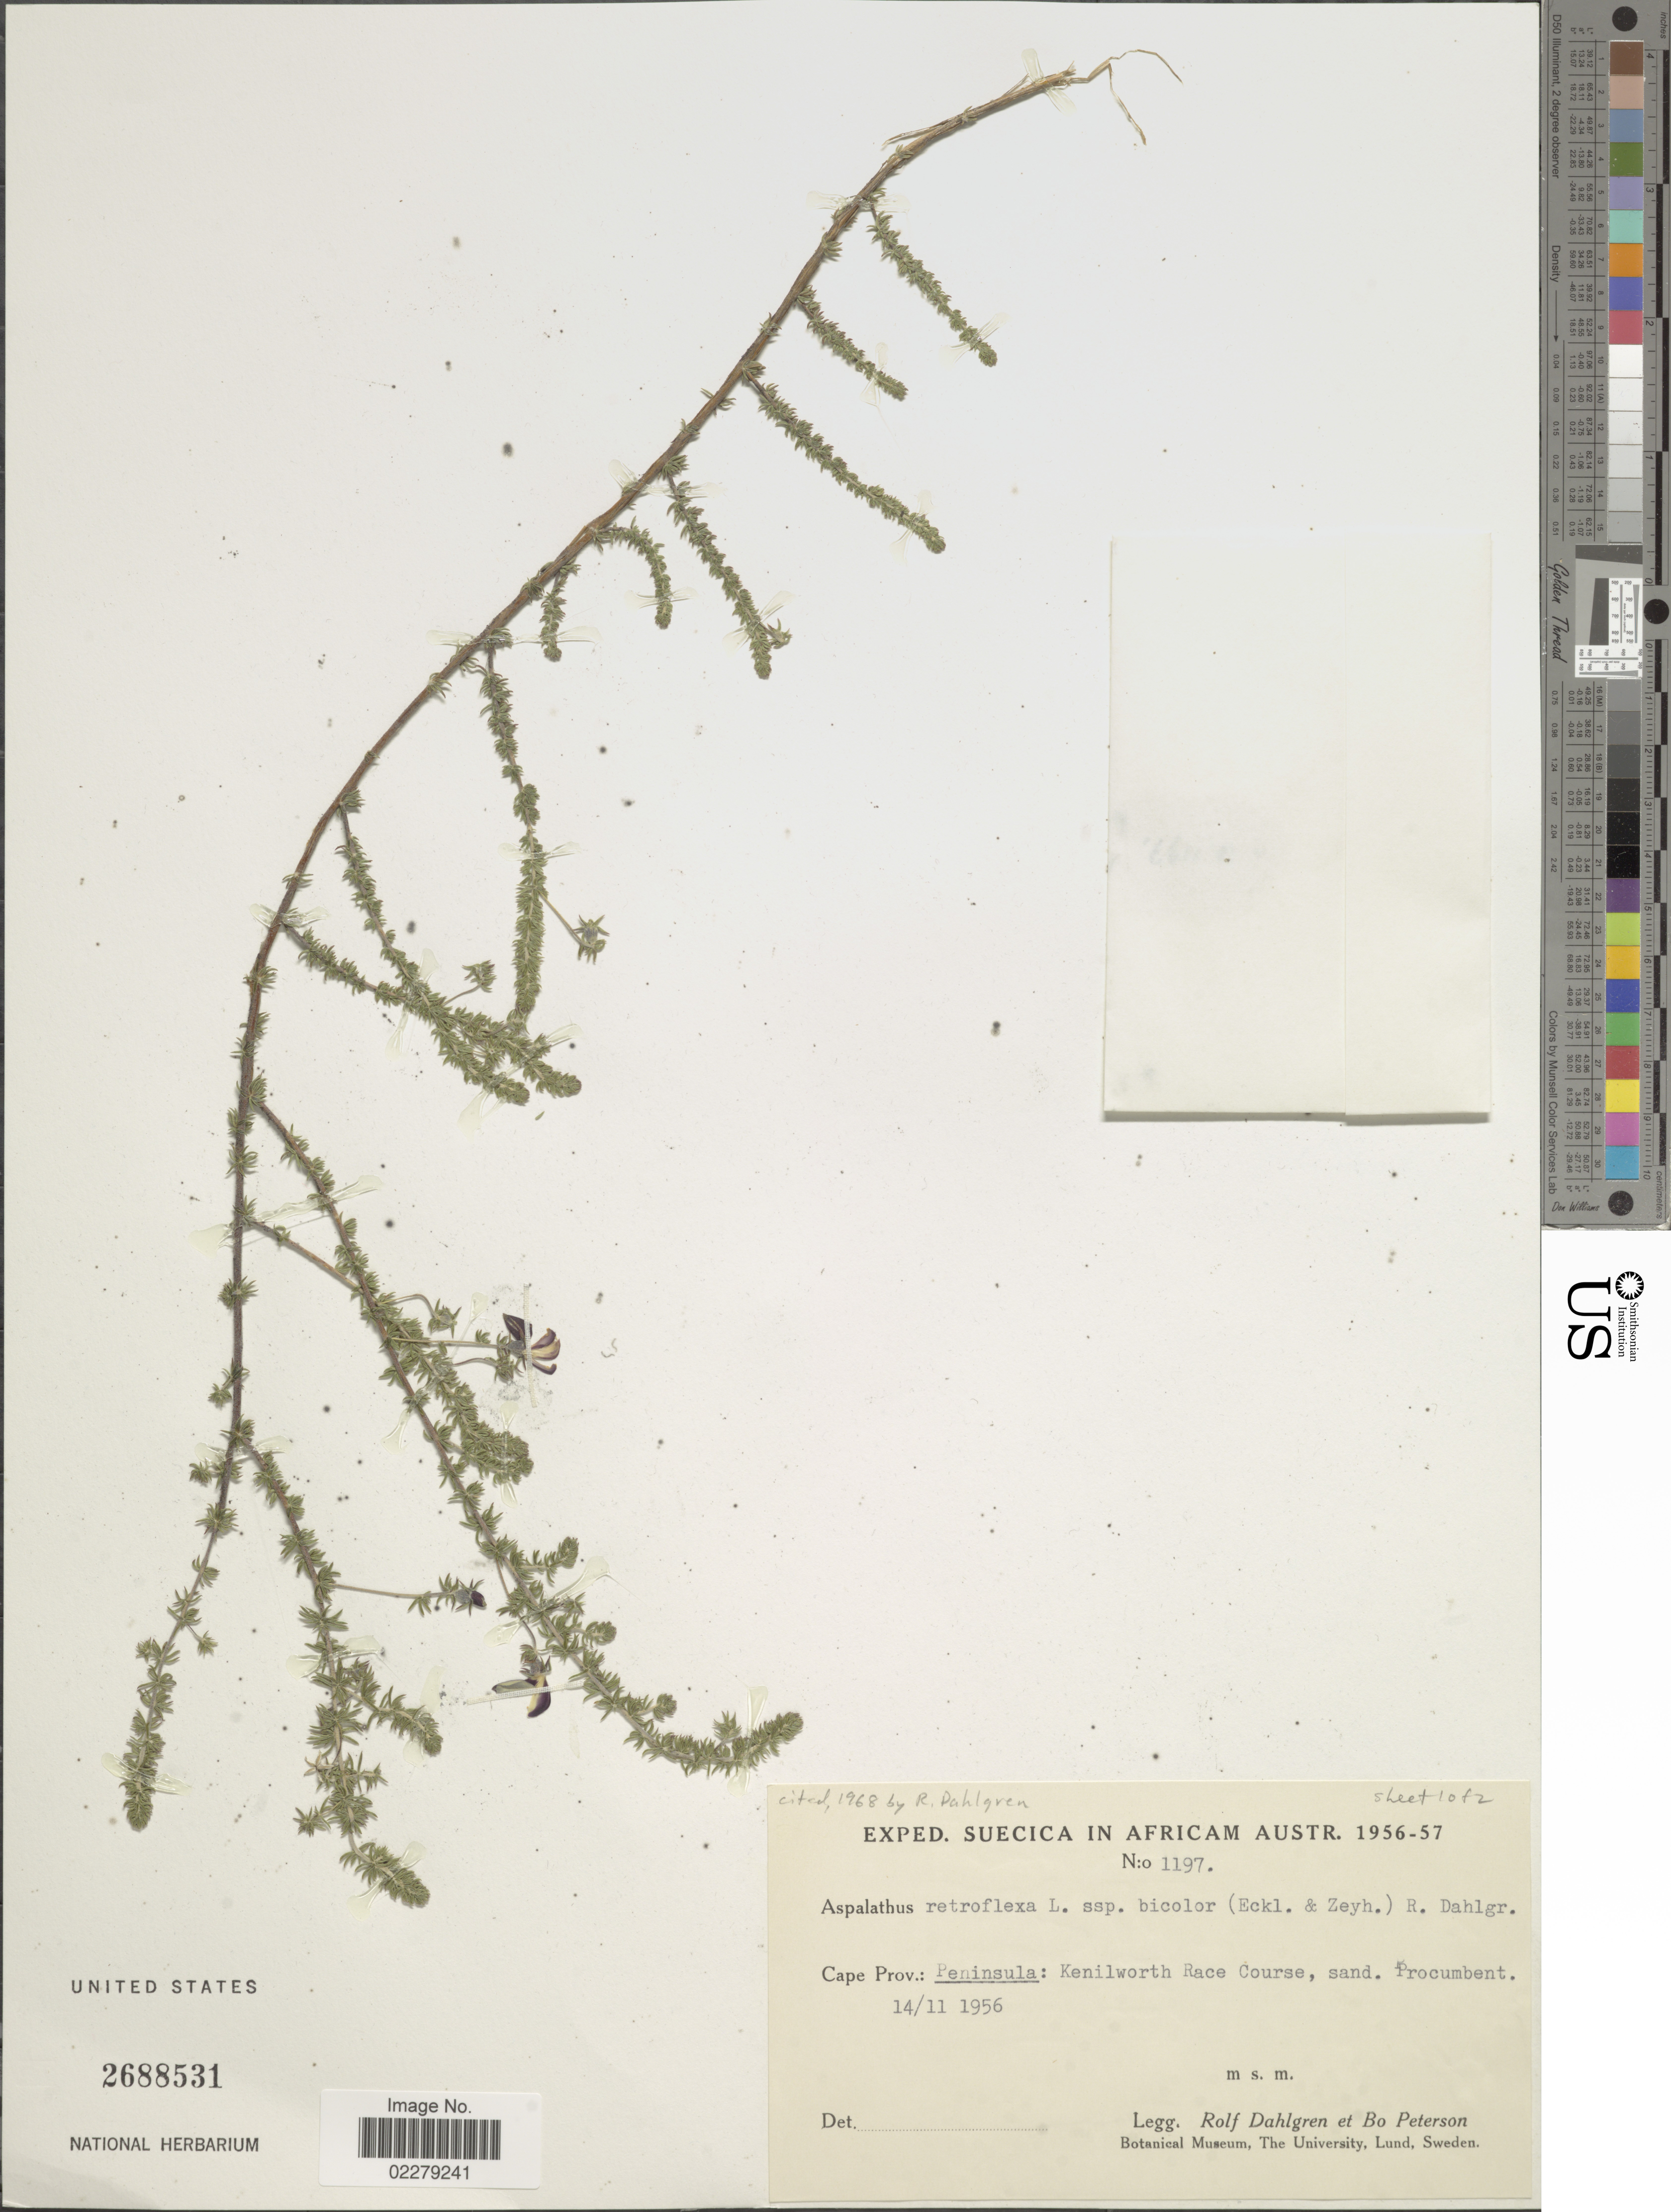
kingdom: Plantae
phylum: Tracheophyta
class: Magnoliopsida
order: Fabales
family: Fabaceae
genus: Aspalathus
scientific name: Aspalathus retroflexa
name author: Eckl. & Zeyh.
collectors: R. Dahlgren & B. H. Peterson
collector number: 1197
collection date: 1956-11-14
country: South Africa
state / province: Western Cape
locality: Peninsula: Kenilworth Race Course, sand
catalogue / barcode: US 2688531